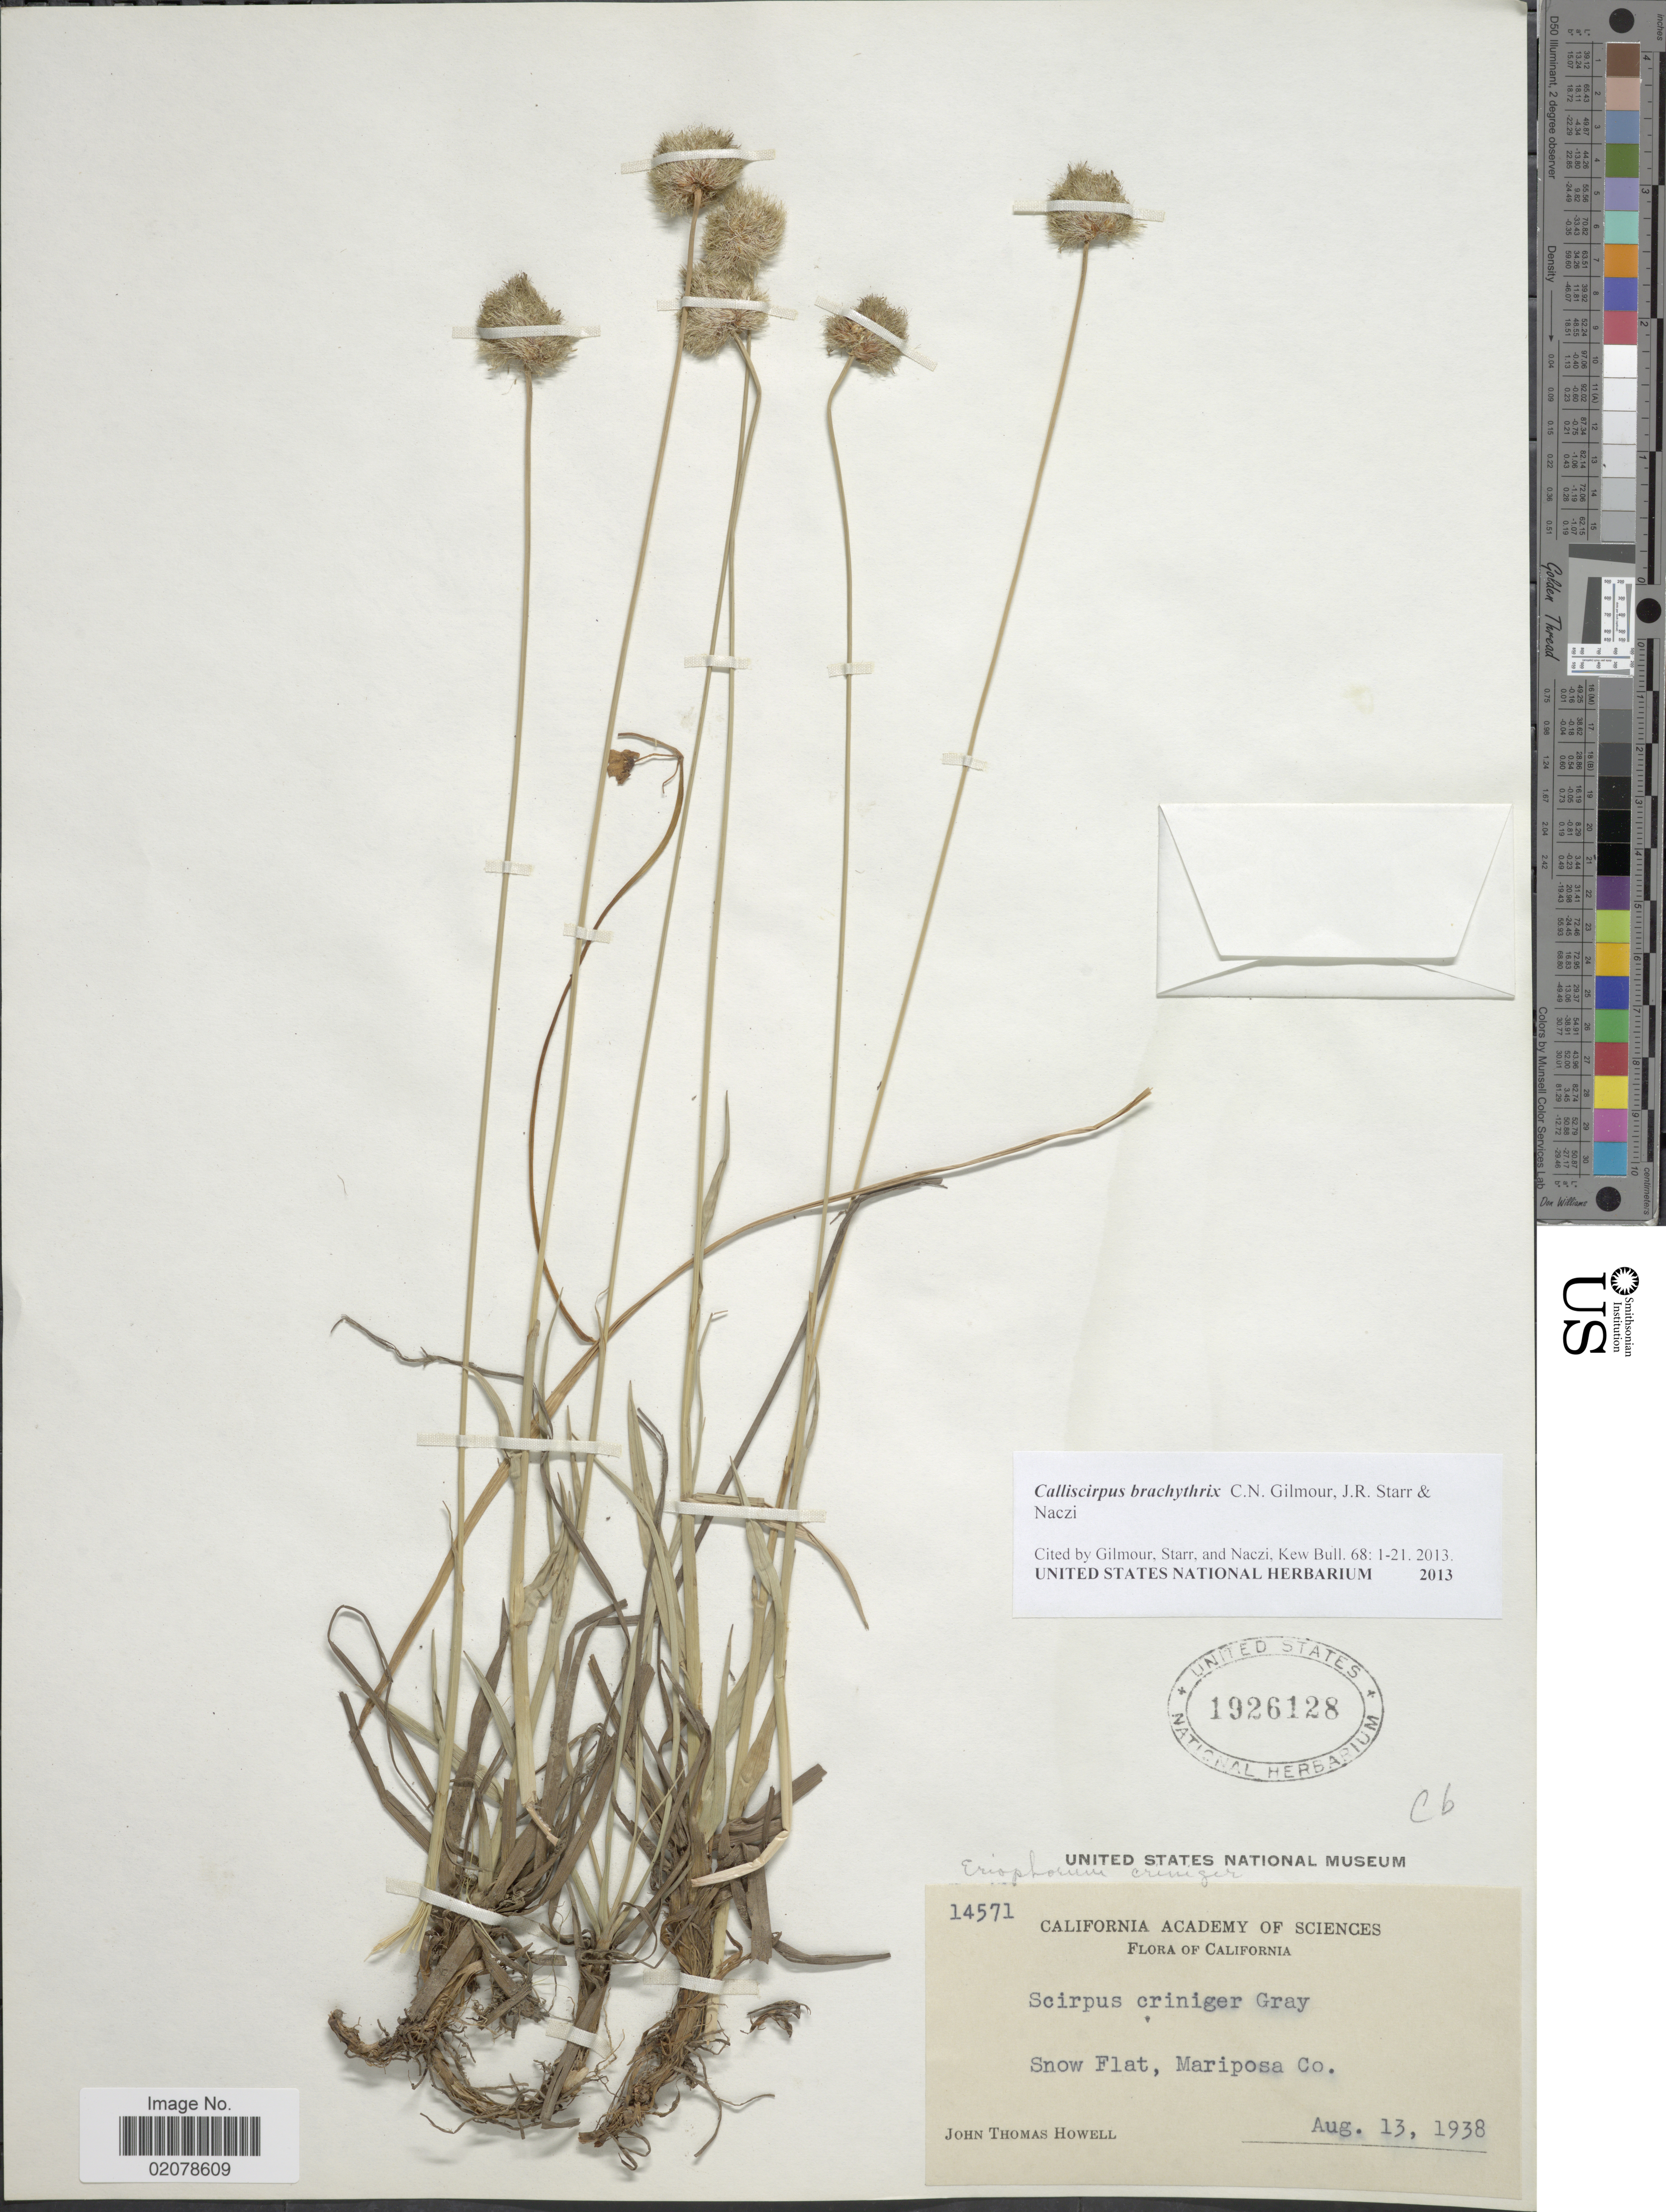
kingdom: Plantae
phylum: Tracheophyta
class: Liliopsida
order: Poales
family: Cyperaceae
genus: Calliscirpus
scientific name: Calliscirpus brachythrix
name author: C.N. Gilmour et al.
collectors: J. T. Howell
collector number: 14571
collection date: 1938-08-13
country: United States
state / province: California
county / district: Mariposa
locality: Snow Flat, Mariposa Co.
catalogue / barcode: US 1926128